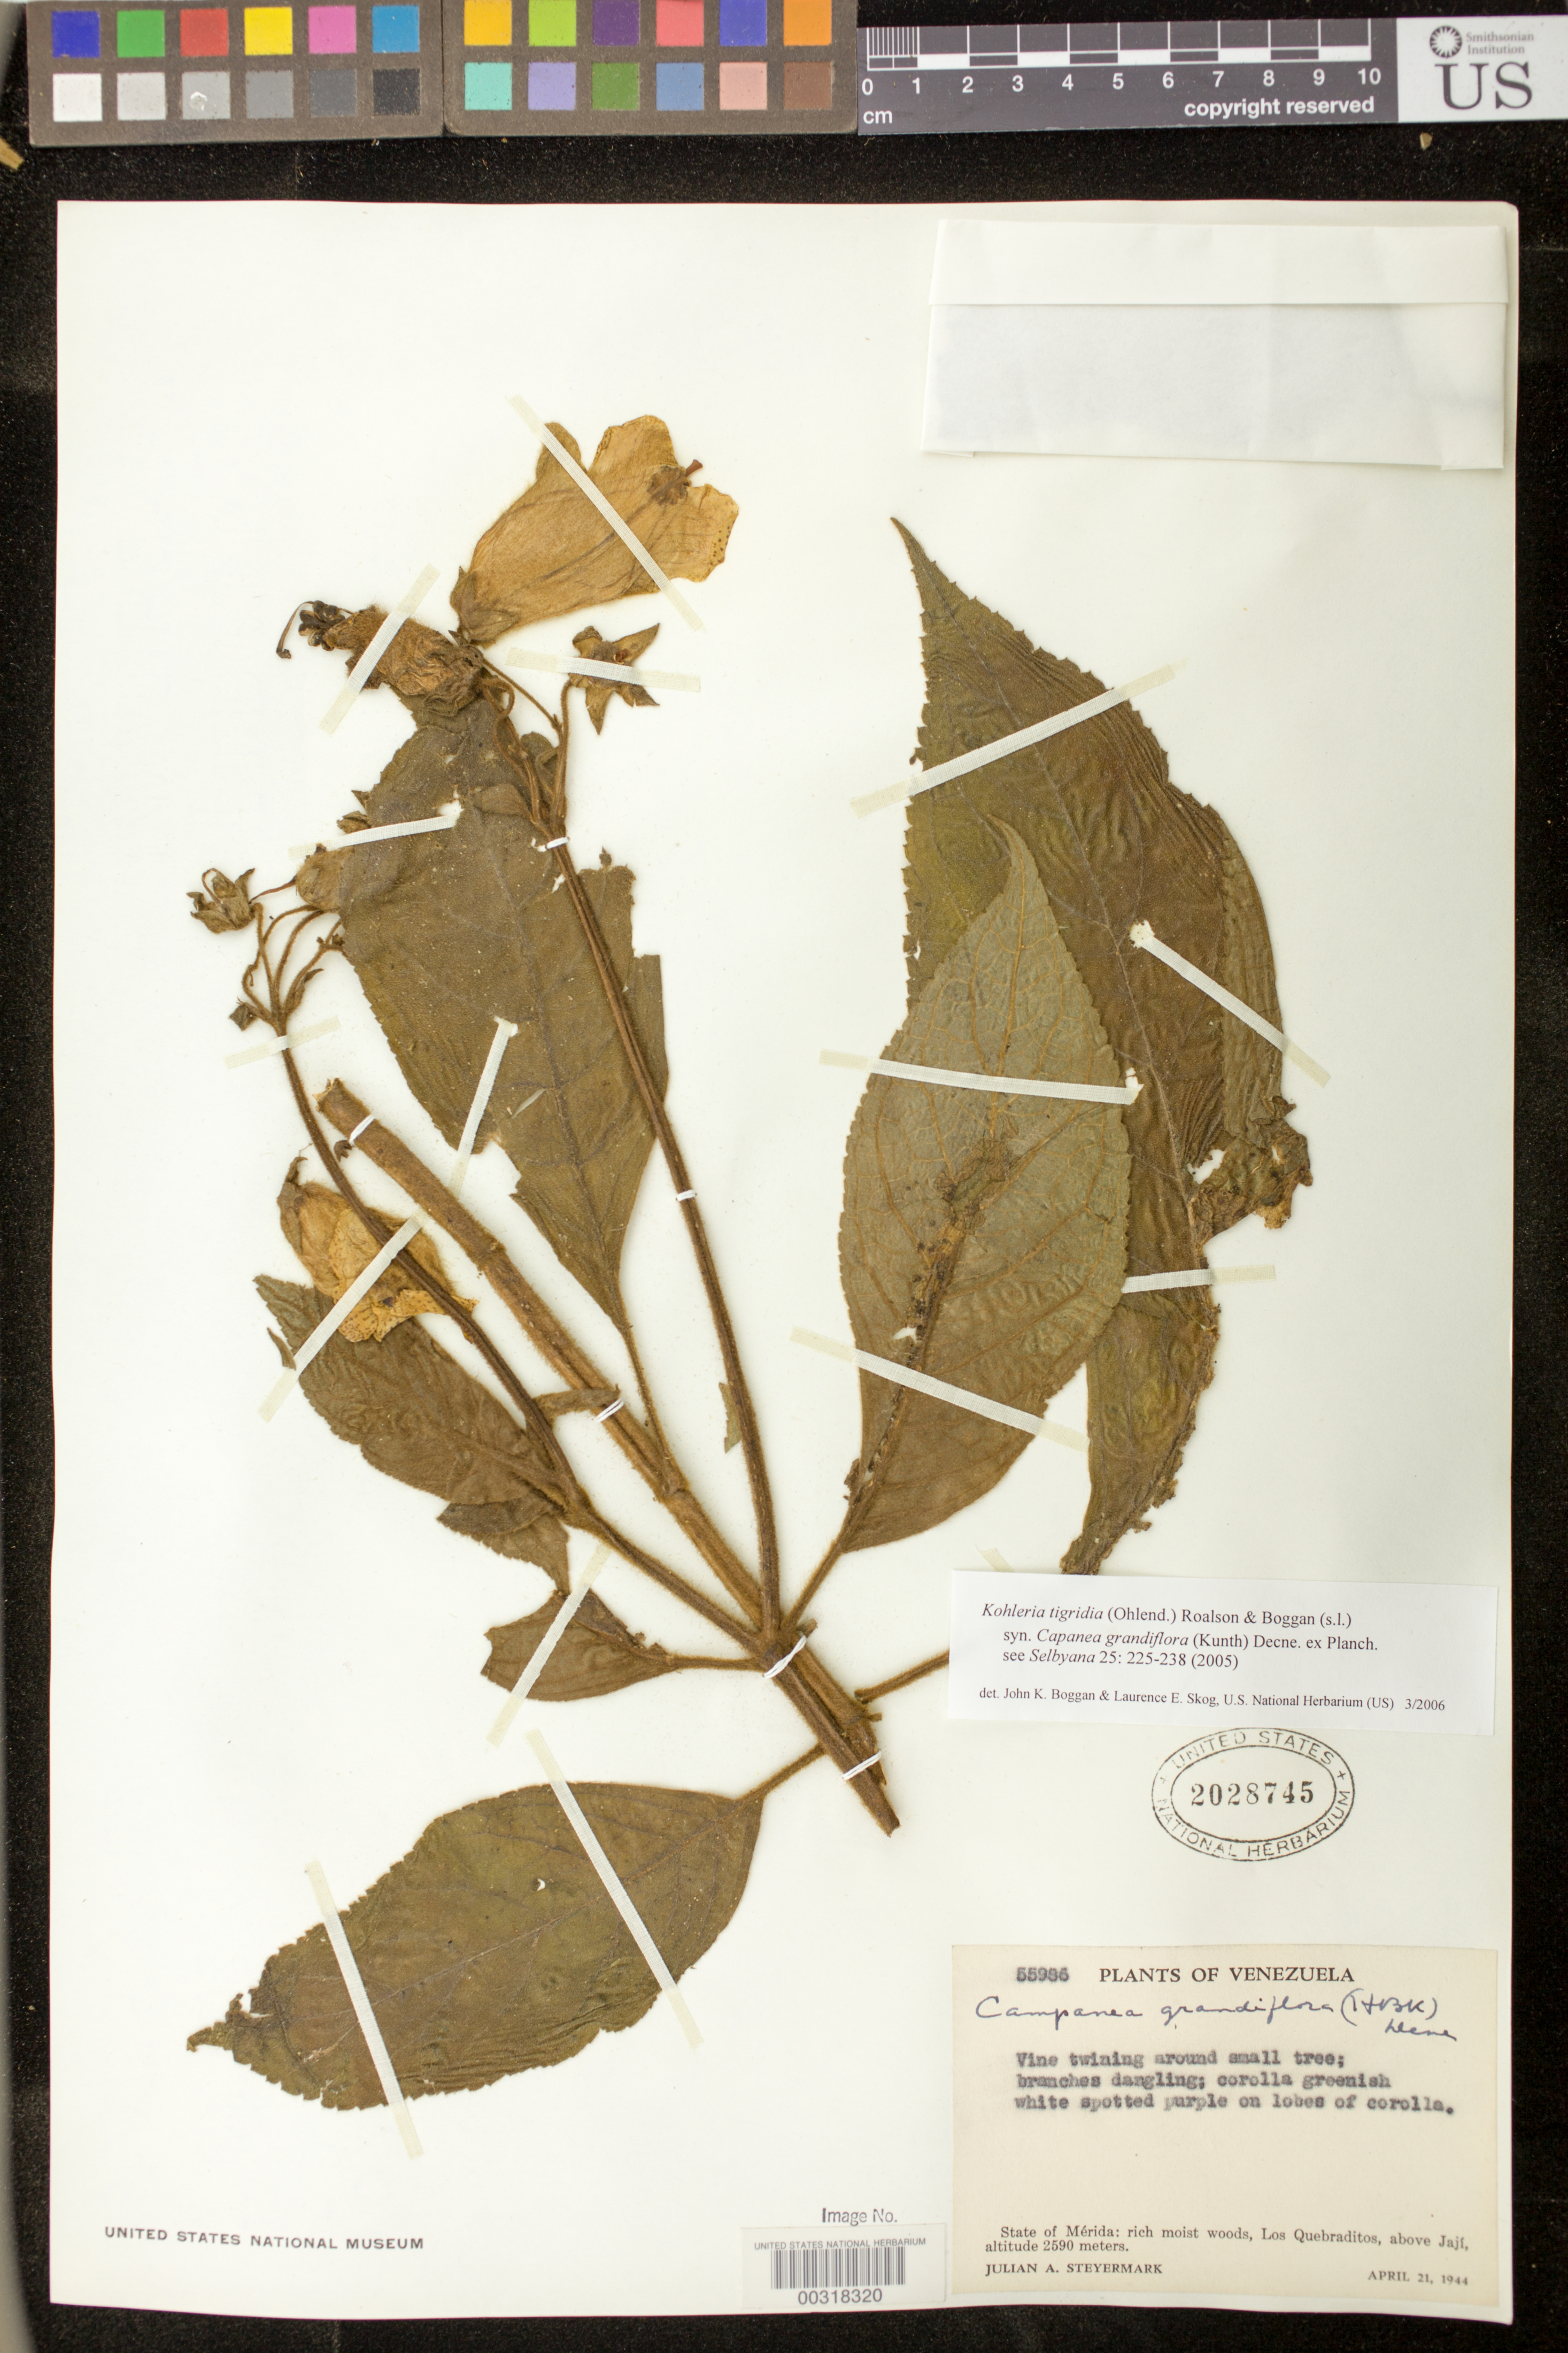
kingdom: Plantae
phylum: Tracheophyta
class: Magnoliopsida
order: Lamiales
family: Gesneriaceae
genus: Kohleria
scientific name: Kohleria tigridia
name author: (Ohlend.) Roalson & Boggan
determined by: Boggan, J. K.; Skog, L. E.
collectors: J. Steyermark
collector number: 55986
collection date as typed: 21 Apr 1944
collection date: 1944-04-21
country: Venezuela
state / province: Mérida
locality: Los Quebraditos, above Jaji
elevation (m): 2590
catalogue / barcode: US 2028745